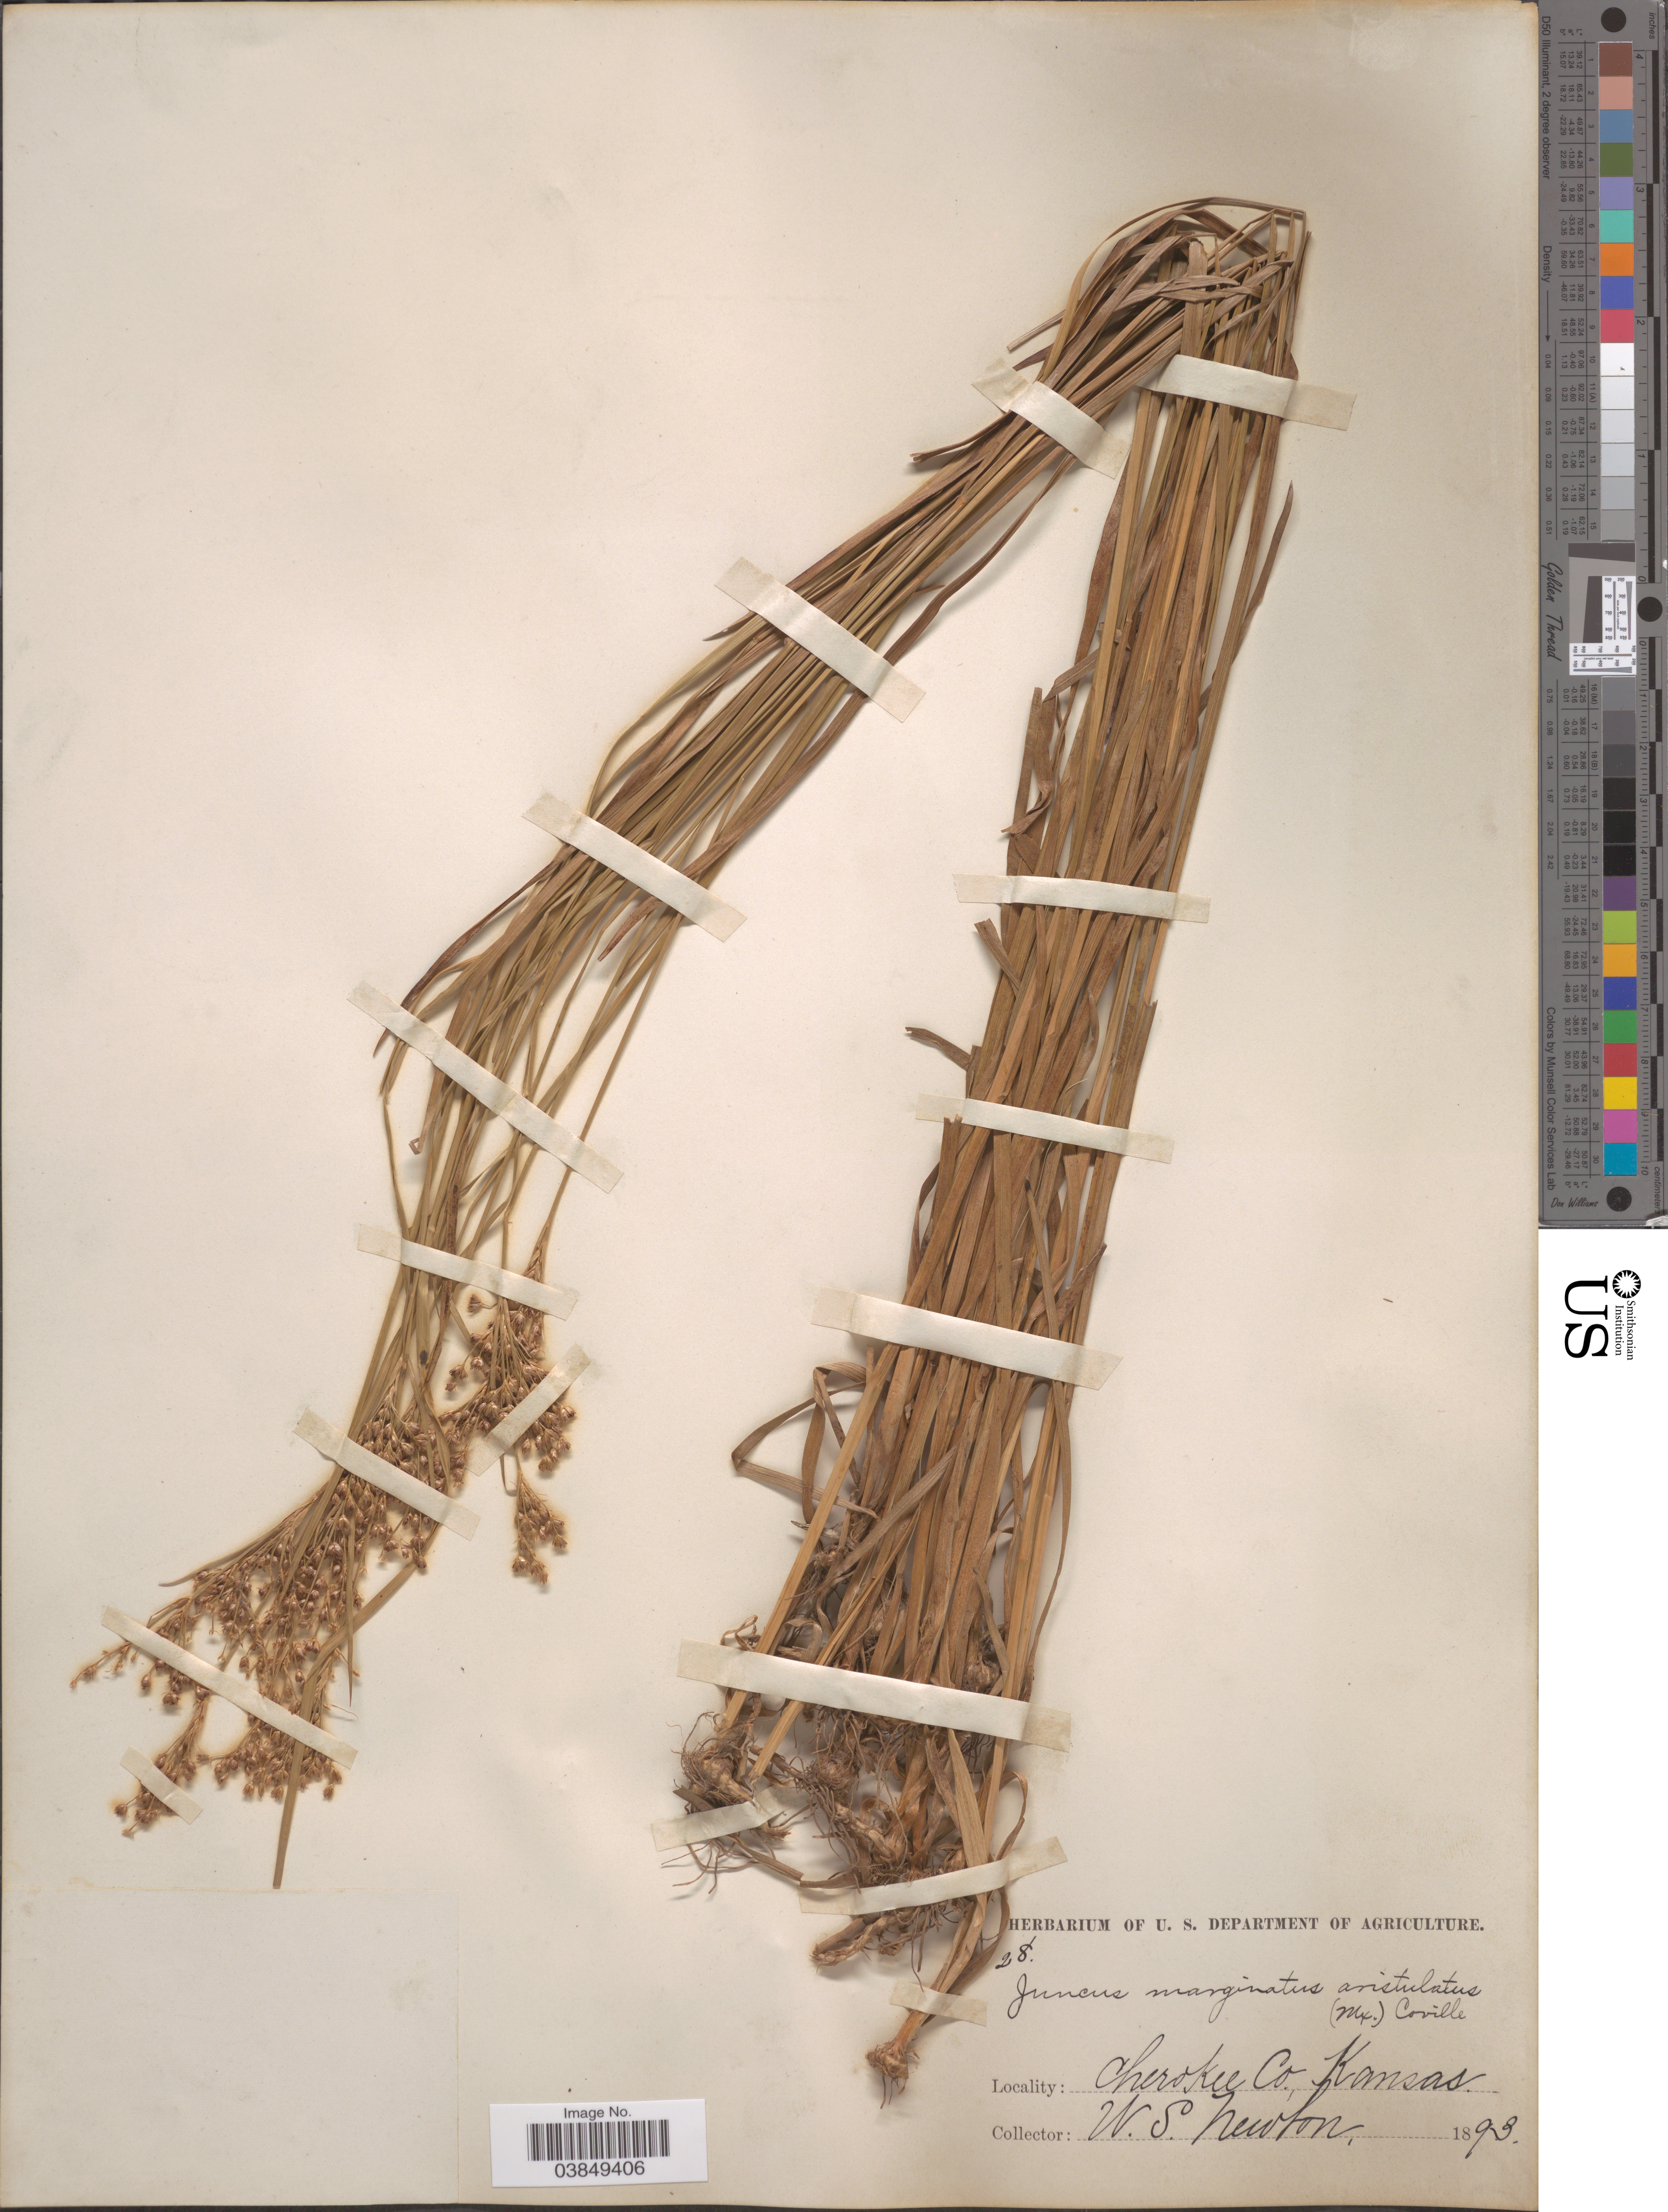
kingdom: Plantae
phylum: Tracheophyta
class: Liliopsida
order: Poales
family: Juncaceae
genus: Juncus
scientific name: Juncus aristulatus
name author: Michx.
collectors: W. Newton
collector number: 28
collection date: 1893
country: United States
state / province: Kansas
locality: Cherokee Co.